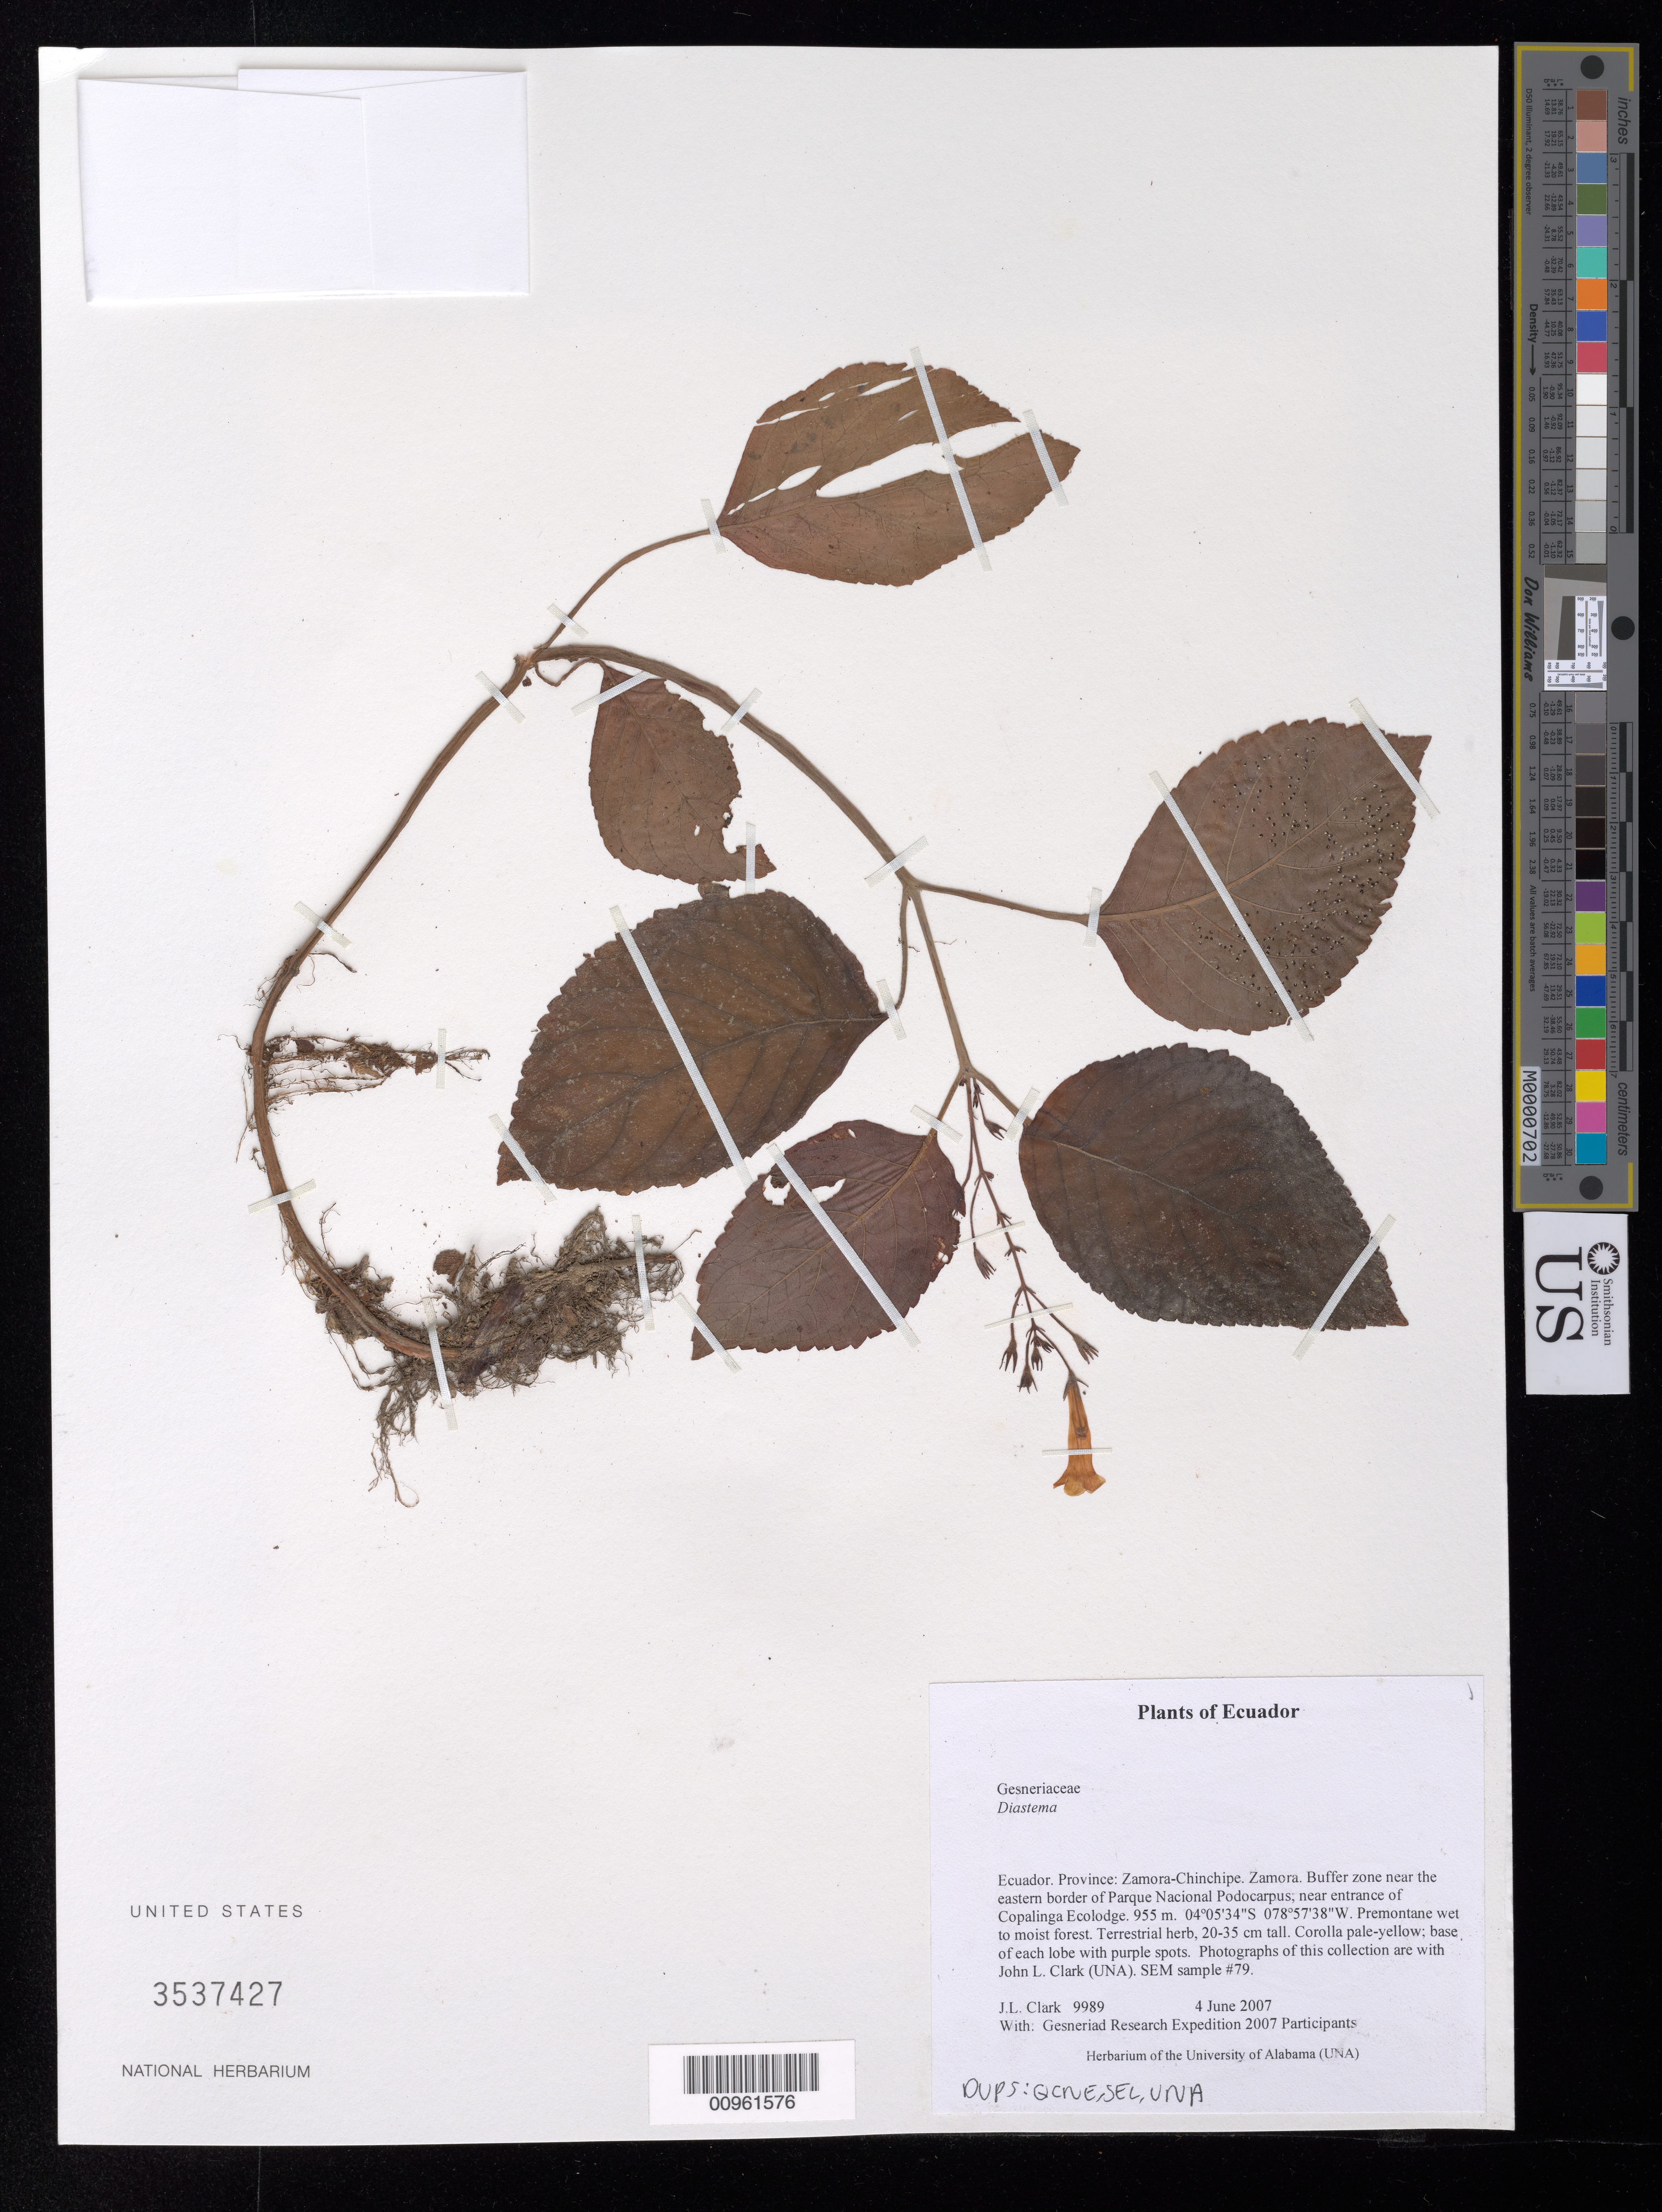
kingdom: Plantae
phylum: Tracheophyta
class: Magnoliopsida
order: Lamiales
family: Gesneriaceae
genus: Diastema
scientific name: Diastema sp.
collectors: J. L. Clark & Gesneriad Research Expedition 2007 Participants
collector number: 9989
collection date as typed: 04 Jun 2007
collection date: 2007-06-04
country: Ecuador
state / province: Zamora-Chinchipe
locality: Zamora. Buffer zone near the eastern border of Parque Nacional Podocarpus; near entrance of Copalinga Ecolodge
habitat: Premontane wet to moist forest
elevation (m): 955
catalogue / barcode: US 3537427